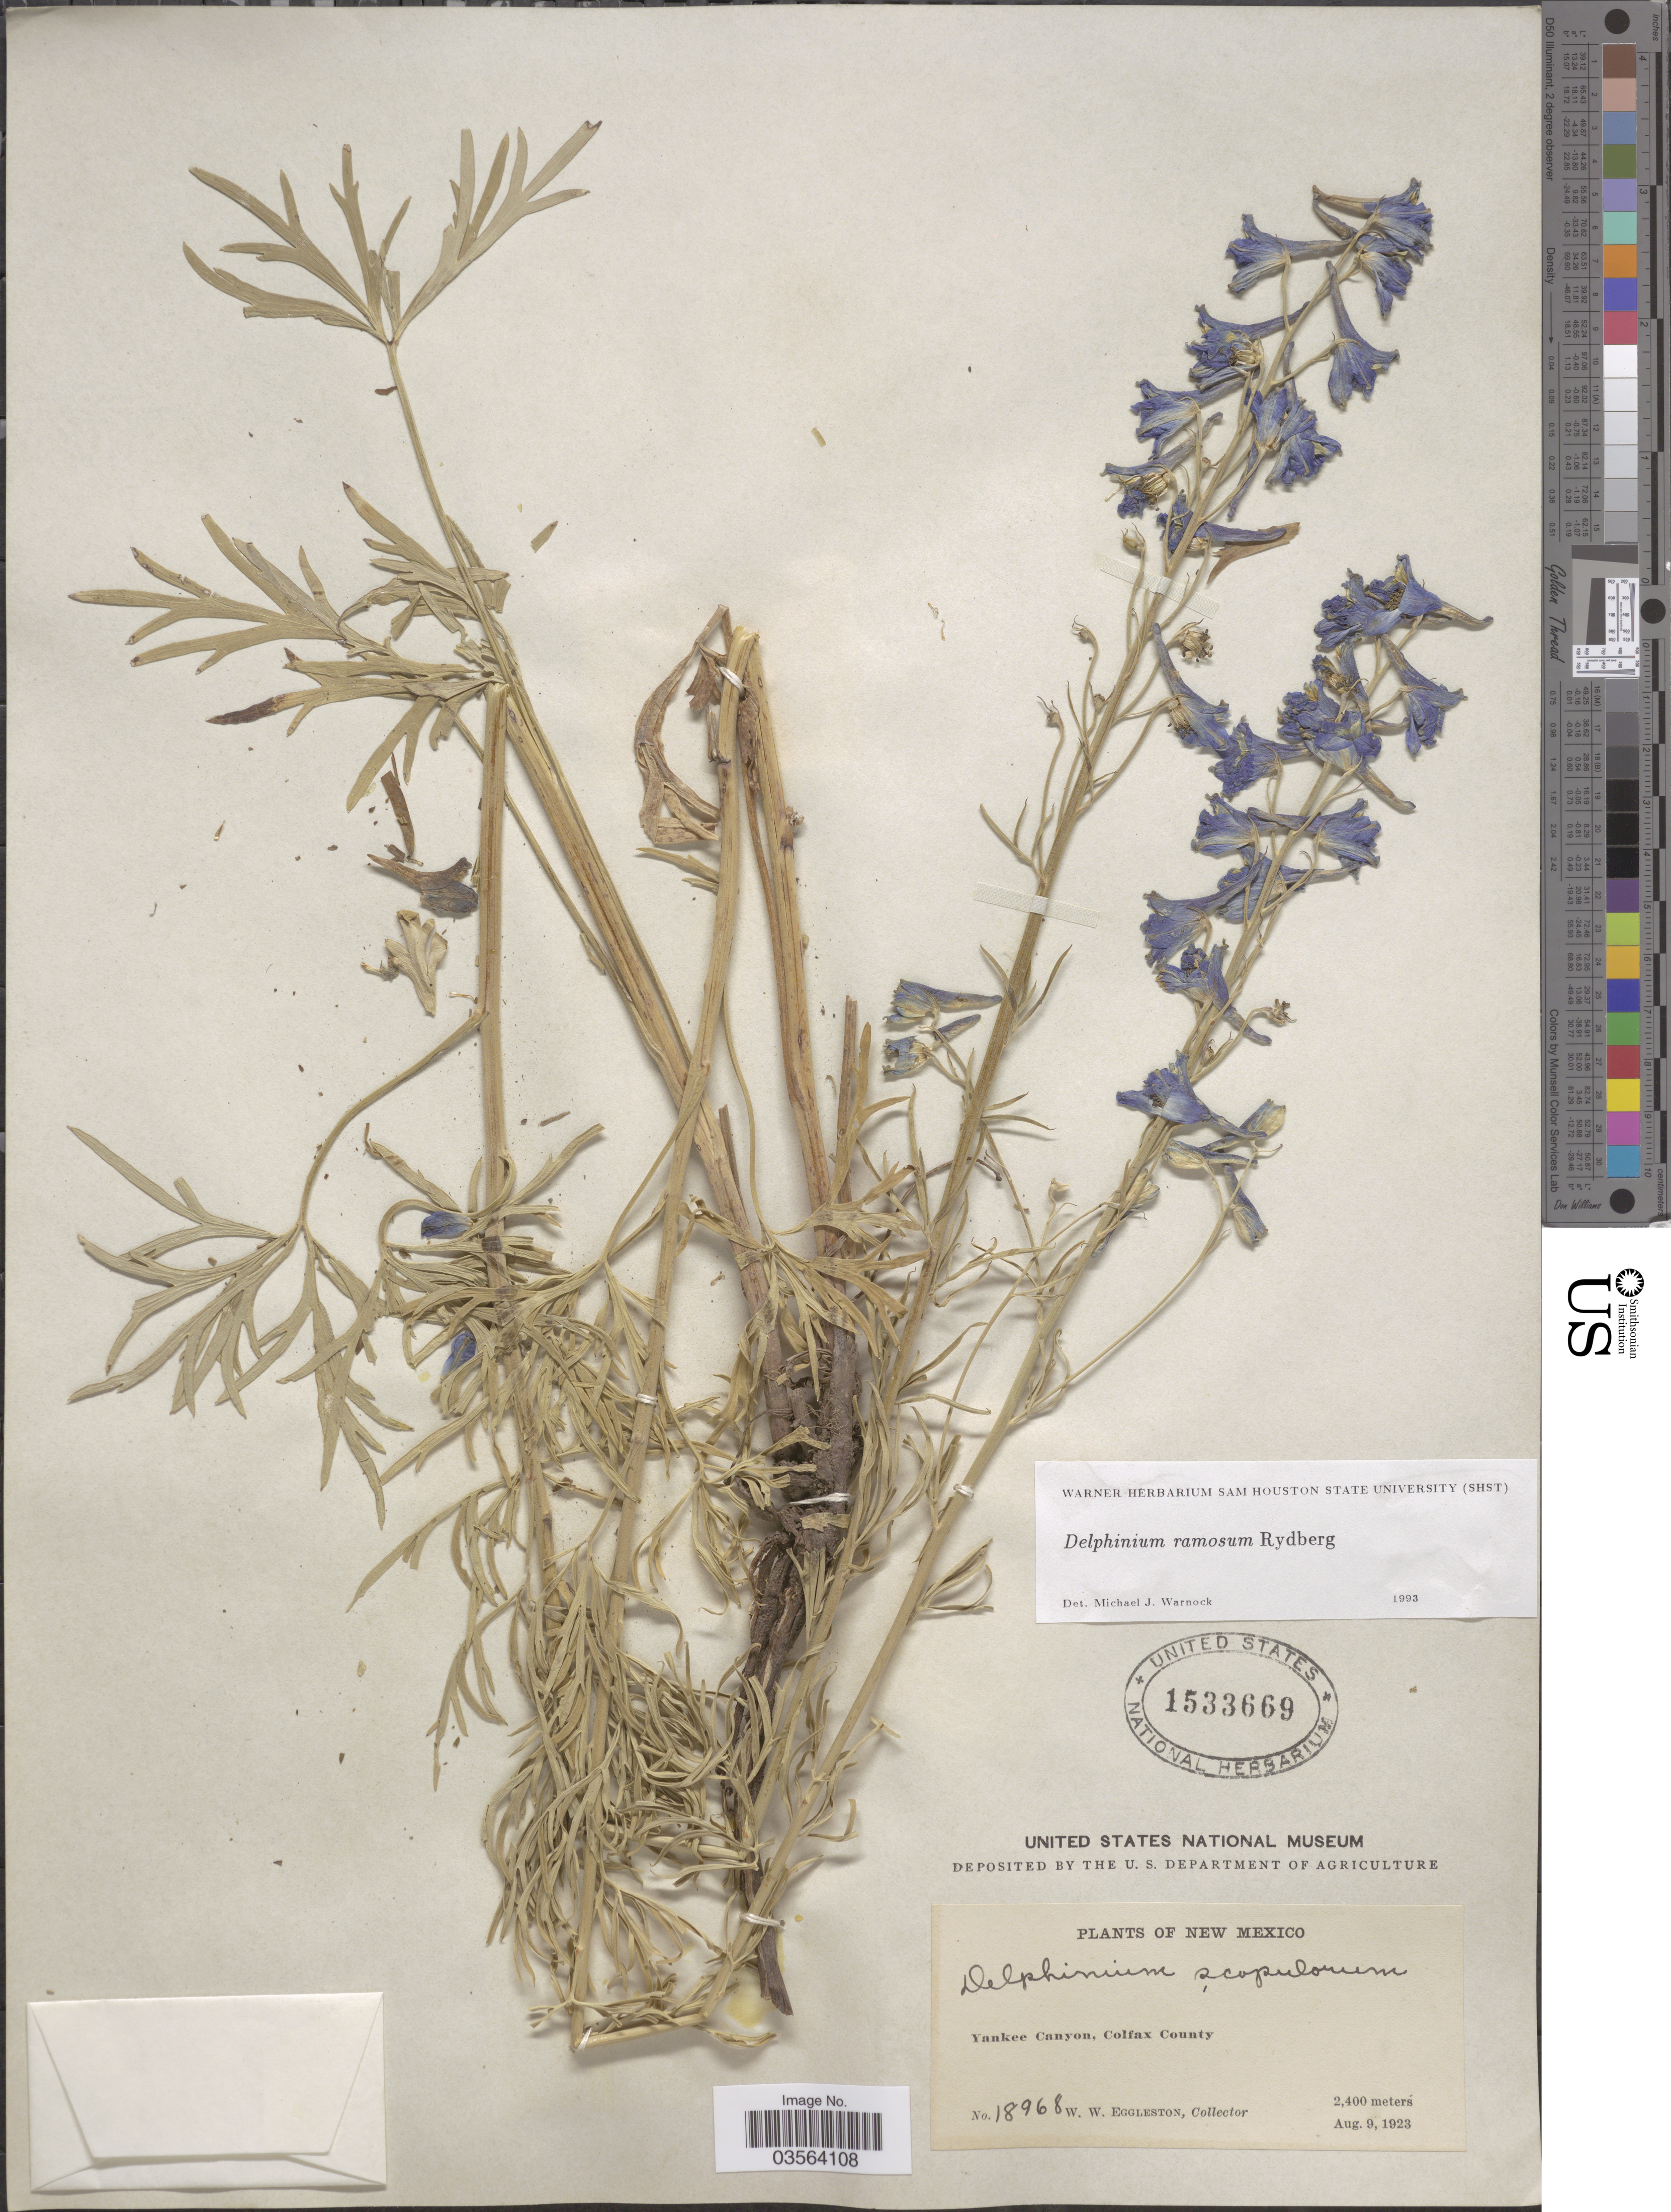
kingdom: Plantae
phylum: Tracheophyta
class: Magnoliopsida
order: Ranunculales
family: Ranunculaceae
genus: Delphinium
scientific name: Delphinium ramosum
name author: Rydb.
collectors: W. W. Eggleston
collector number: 18968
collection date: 1923-08-09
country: United States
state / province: New Mexico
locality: Yankee Canyon, Colfax County.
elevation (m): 2400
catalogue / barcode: US 1533669